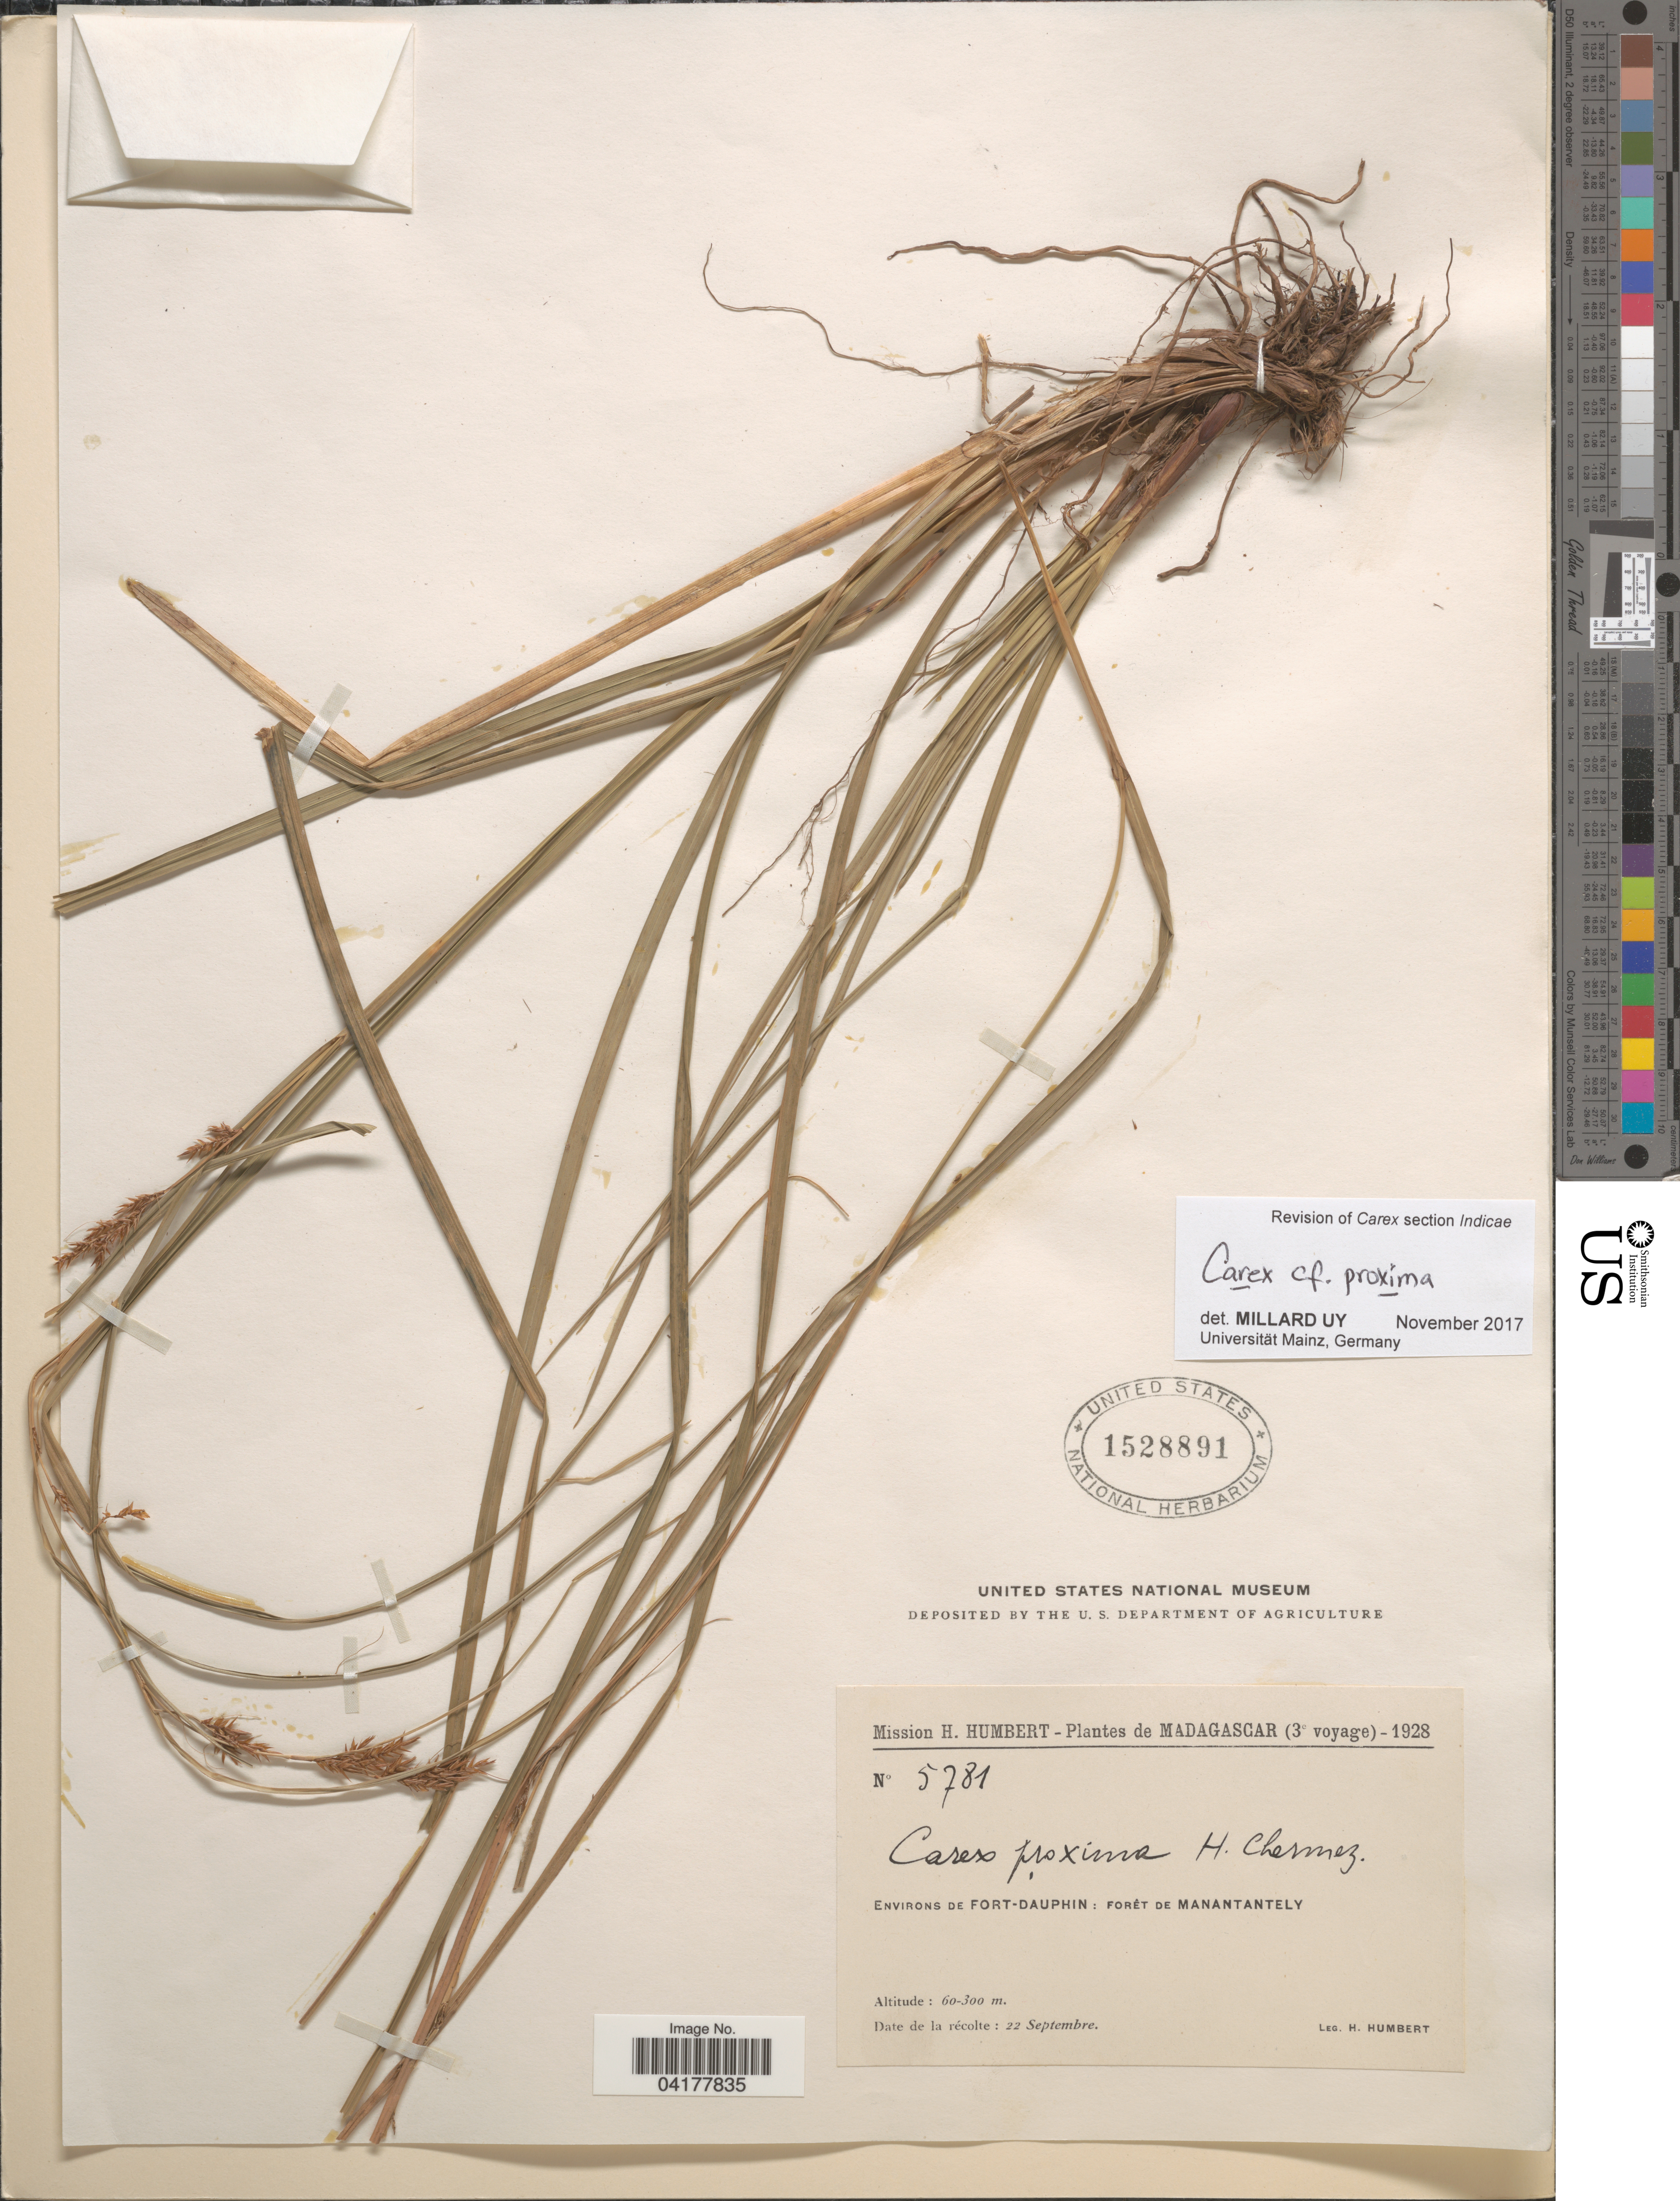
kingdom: Plantae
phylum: Tracheophyta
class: Liliopsida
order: Poales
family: Cyperaceae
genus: Carex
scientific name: Carex proxima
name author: Cherm.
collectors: H. Humbert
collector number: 5781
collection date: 1928-09-22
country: Madagascar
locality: (3e voyage)-1928. Environs de Fort-Dauphin: Forét de Manantantely.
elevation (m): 60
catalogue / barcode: US 1528891